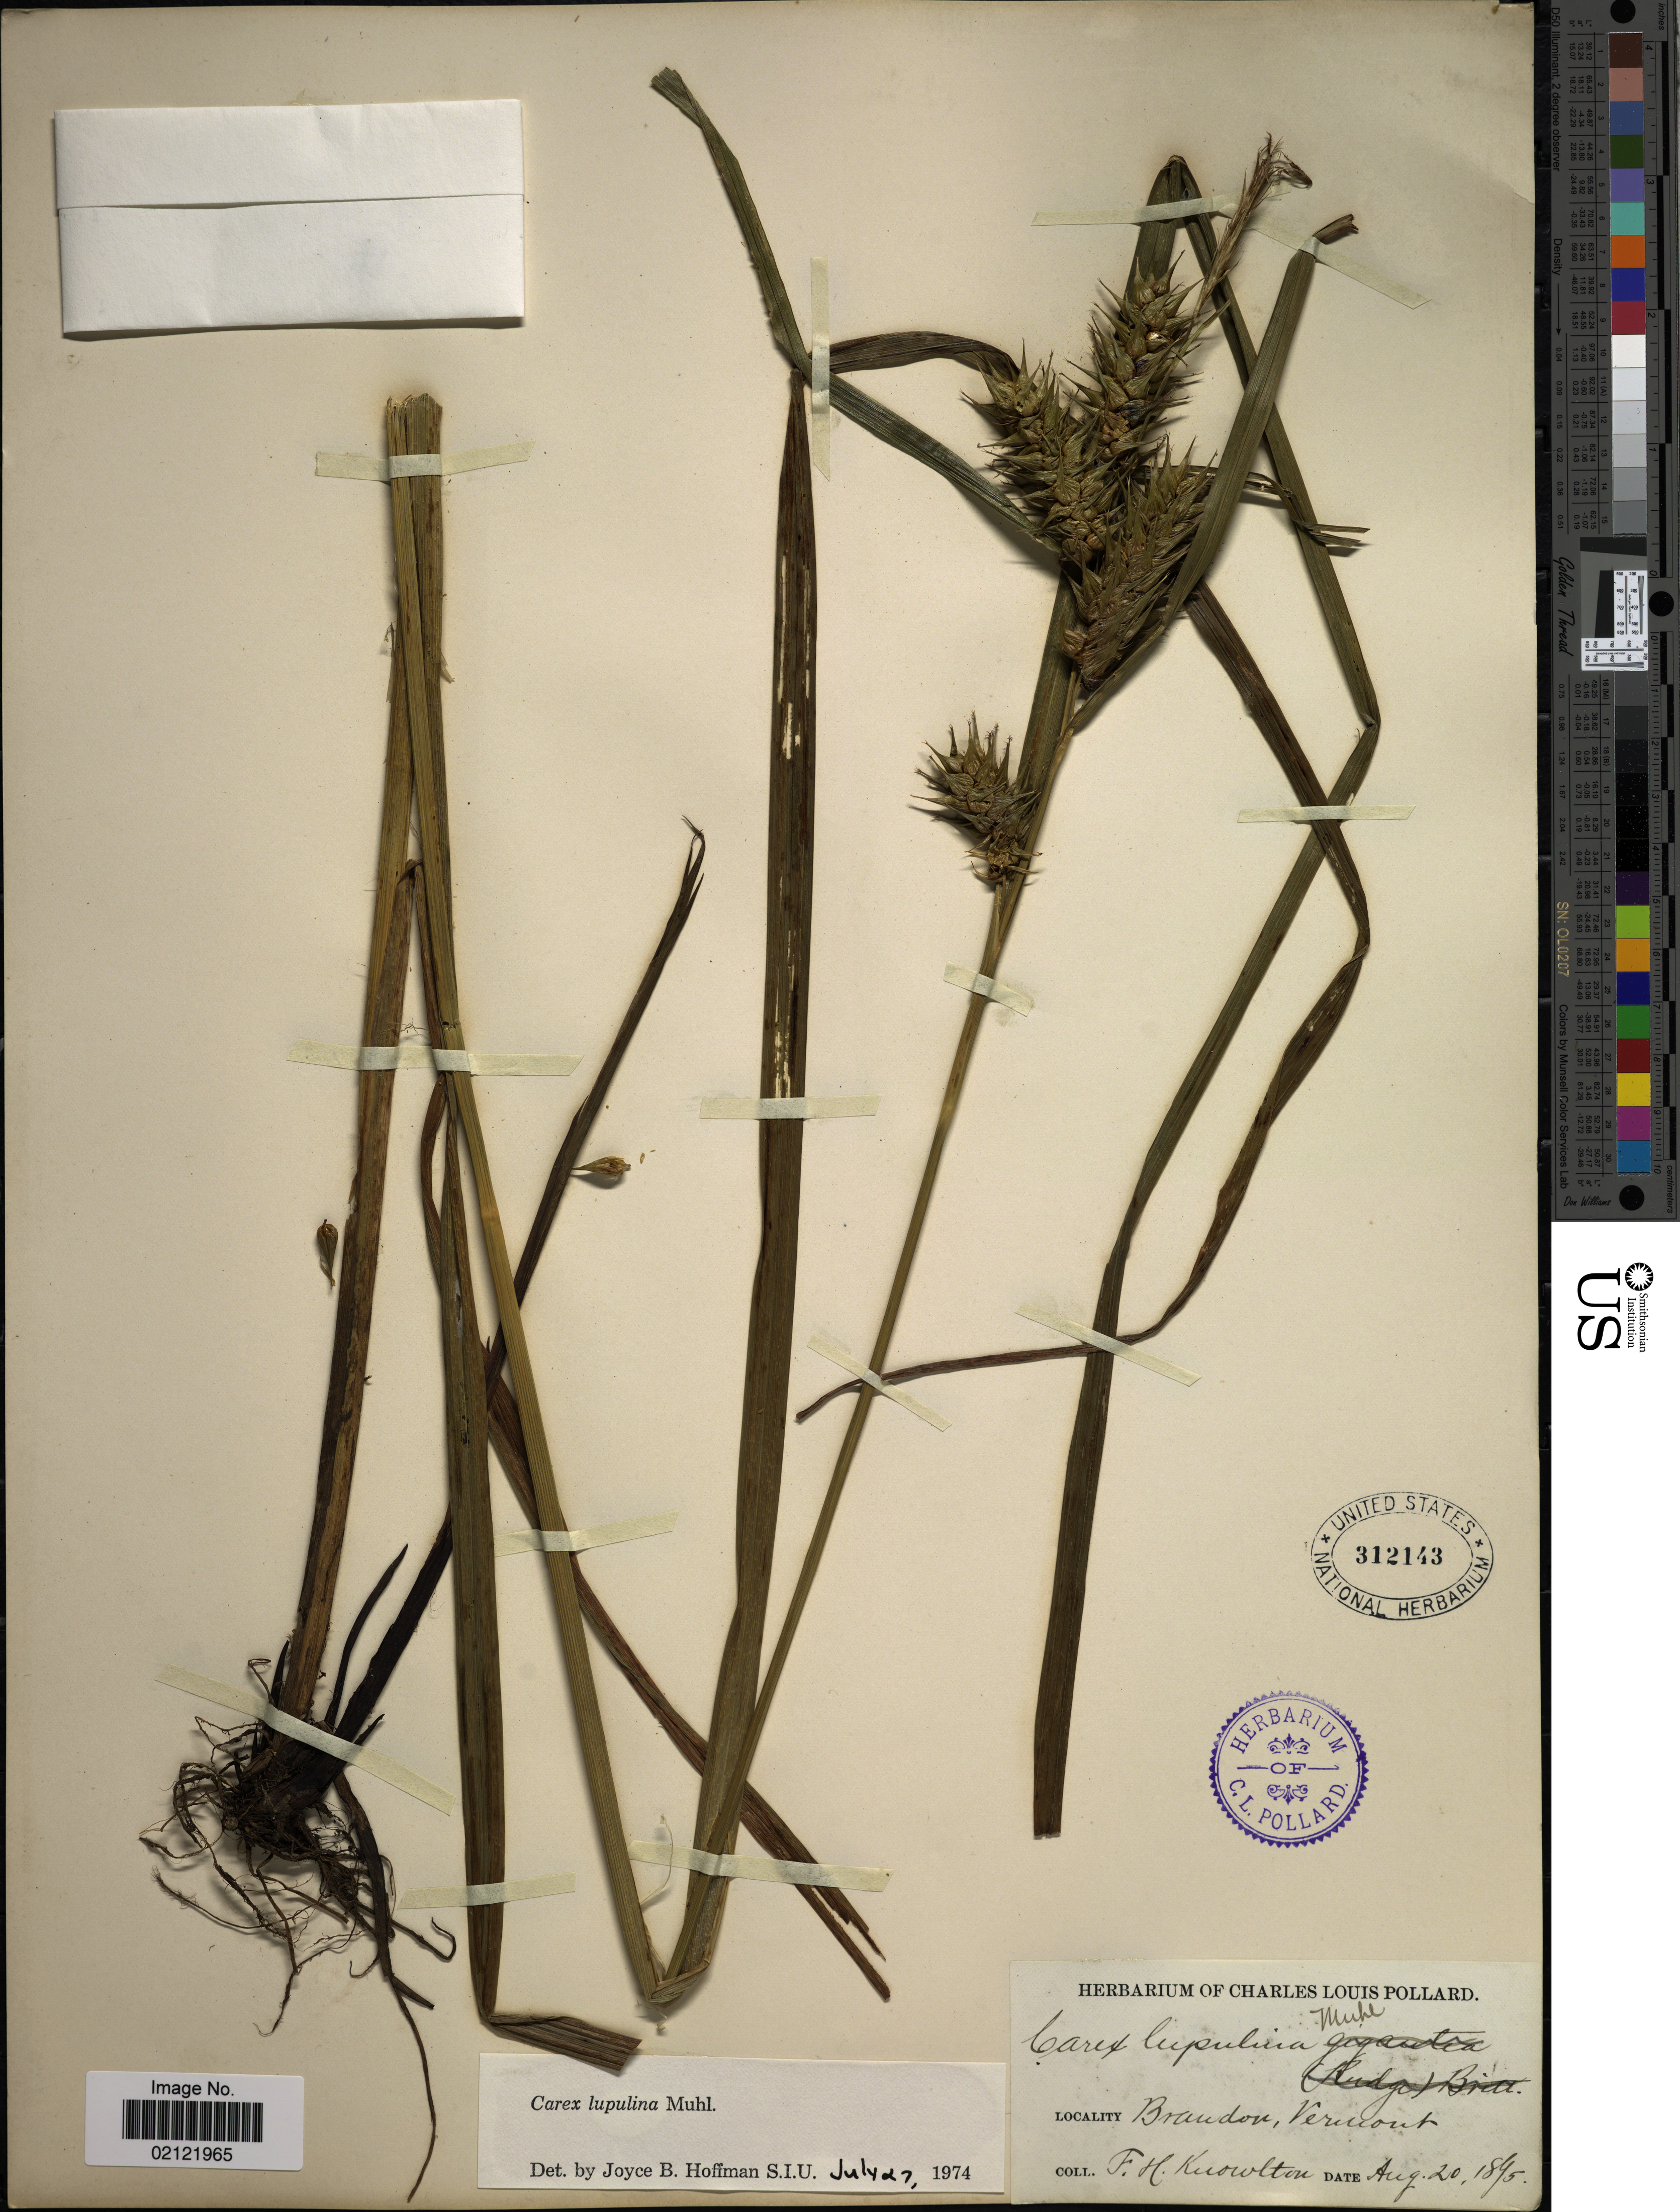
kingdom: Plantae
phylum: Tracheophyta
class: Liliopsida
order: Poales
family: Cyperaceae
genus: Carex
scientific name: Carex lupulina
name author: Muhl. ex Willd.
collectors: F. H. Knowlton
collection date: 1895-08-20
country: United States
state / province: Vermont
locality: Brandon, Vermont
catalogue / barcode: US 312143